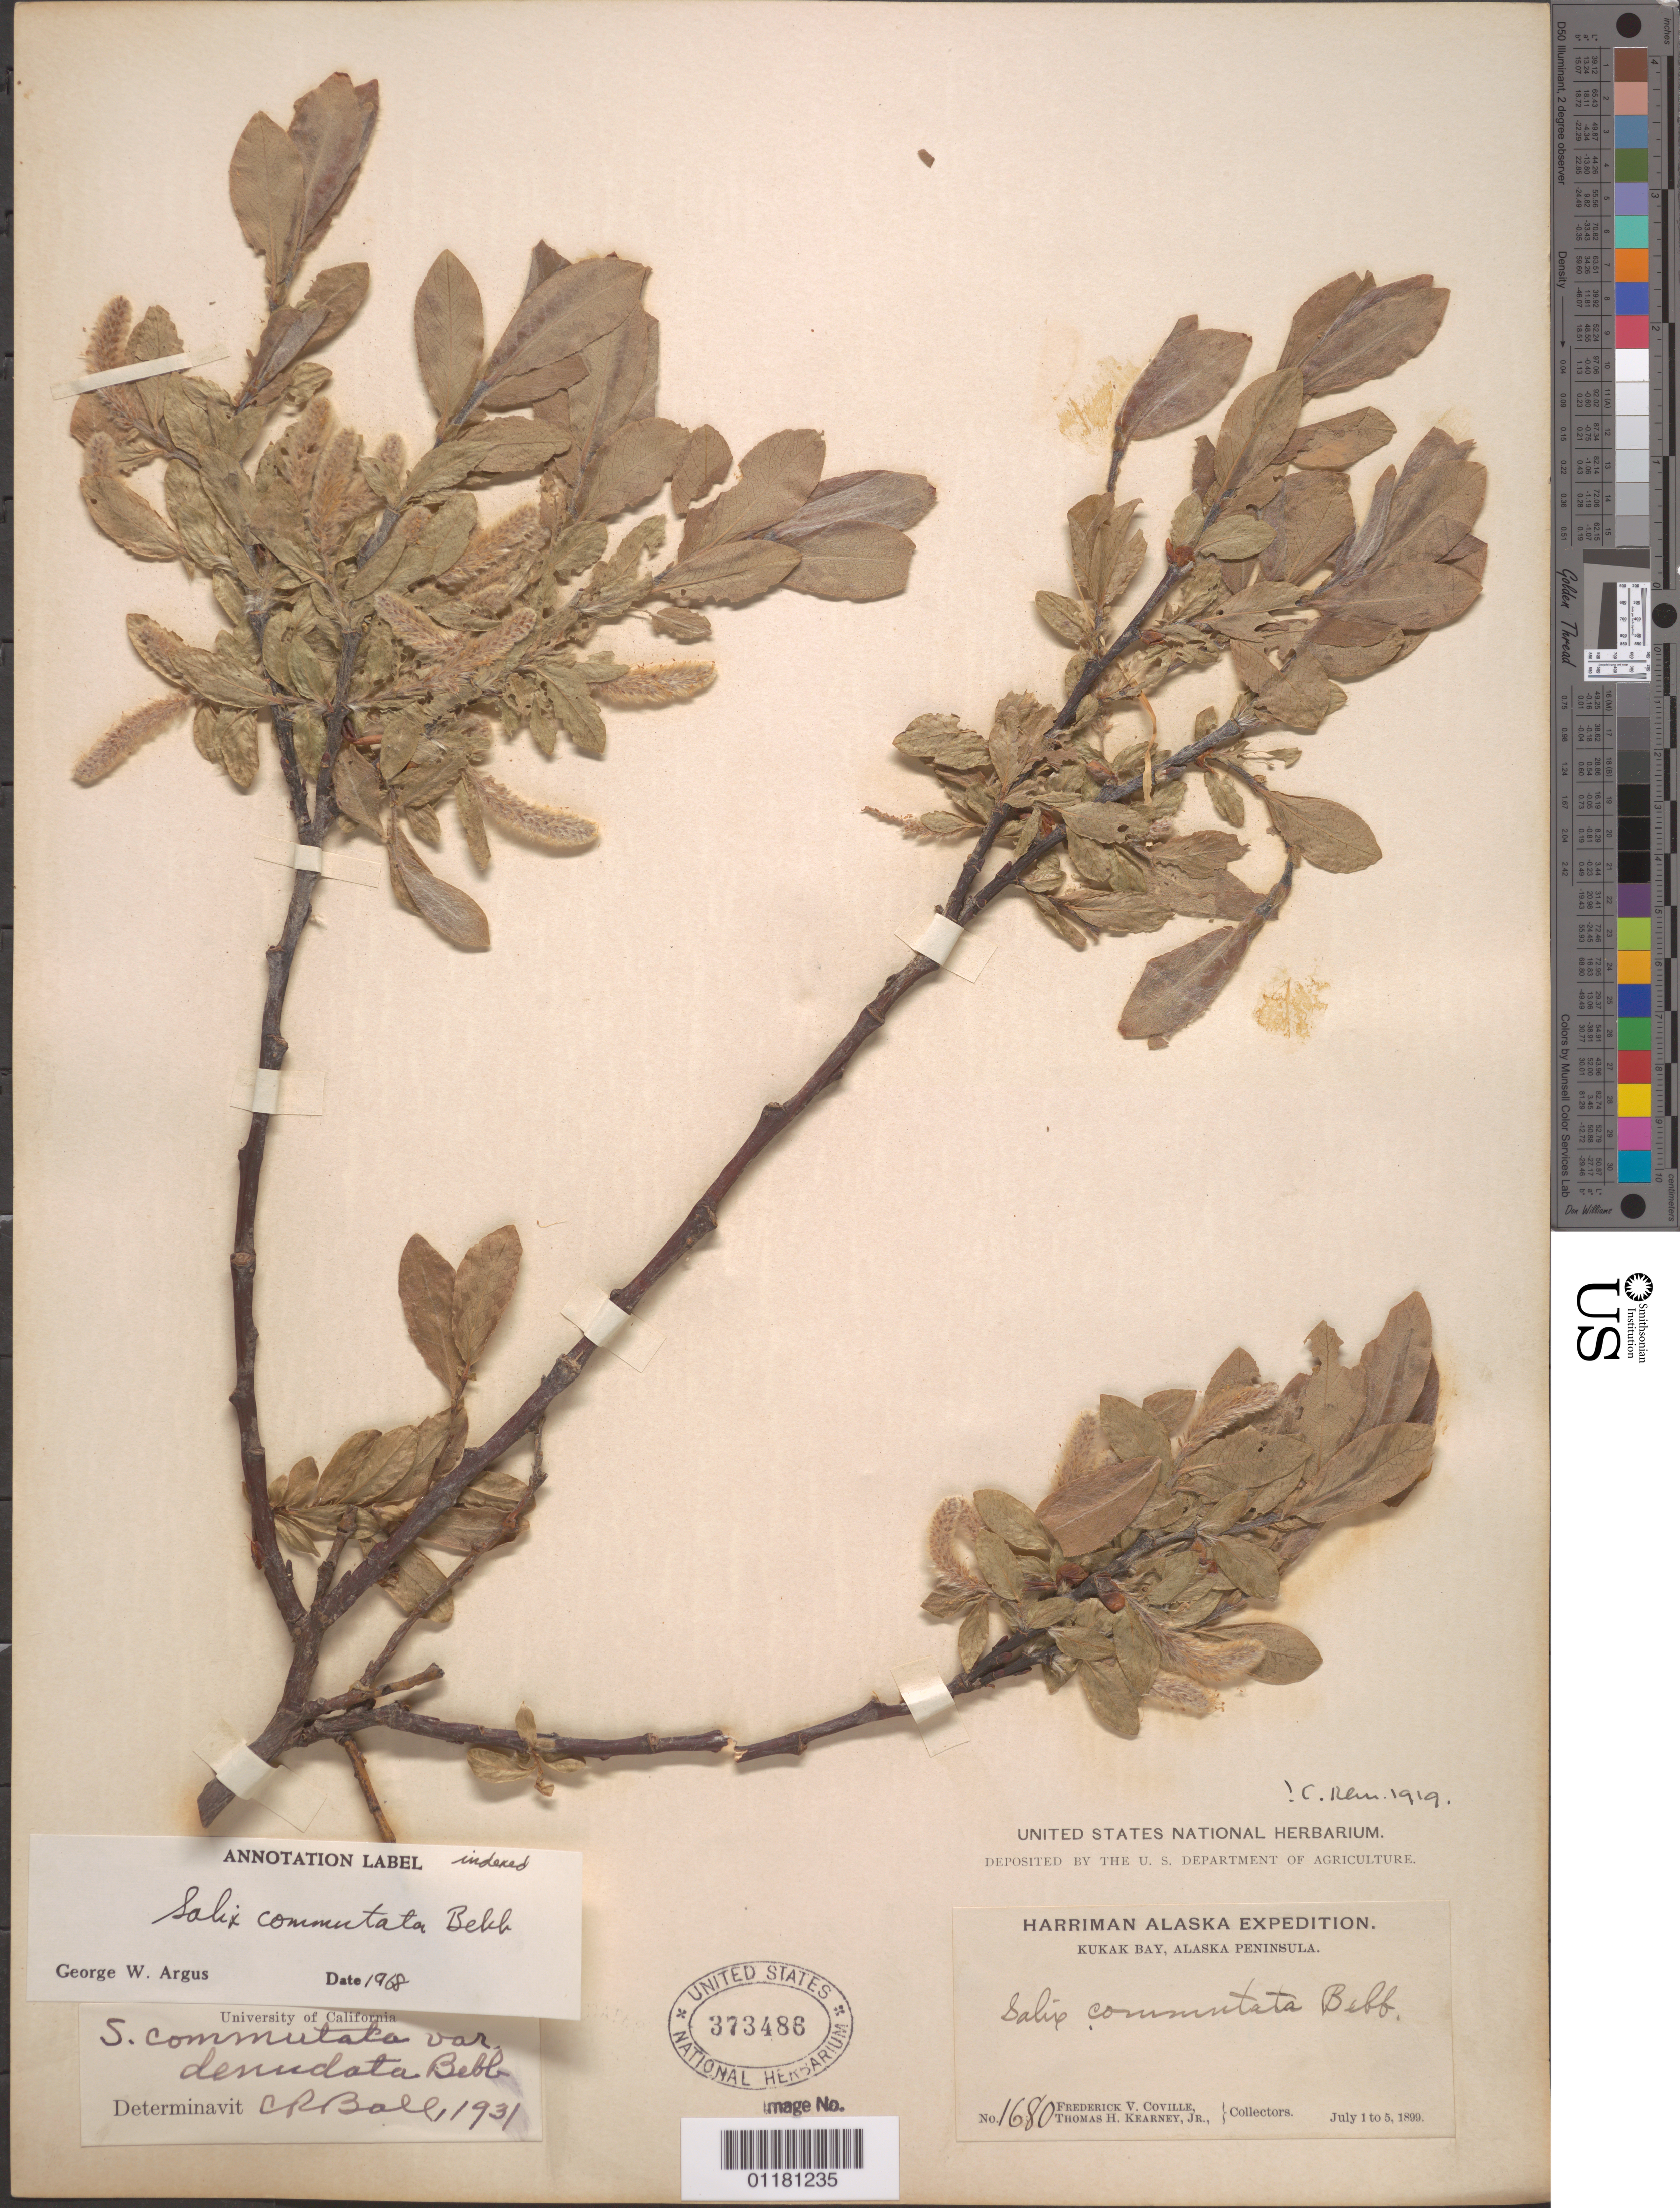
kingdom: Plantae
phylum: Tracheophyta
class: Magnoliopsida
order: Malpighiales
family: Salicaceae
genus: Salix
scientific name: Salix commutata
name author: Bebb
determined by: Argus, G. W.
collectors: F. V. Coville & T. H. Kearney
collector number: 1680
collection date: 1899-07-01/1899-07-05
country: United States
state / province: Alaska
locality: Kukak Bay, Alaska Peninsula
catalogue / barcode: US 373486